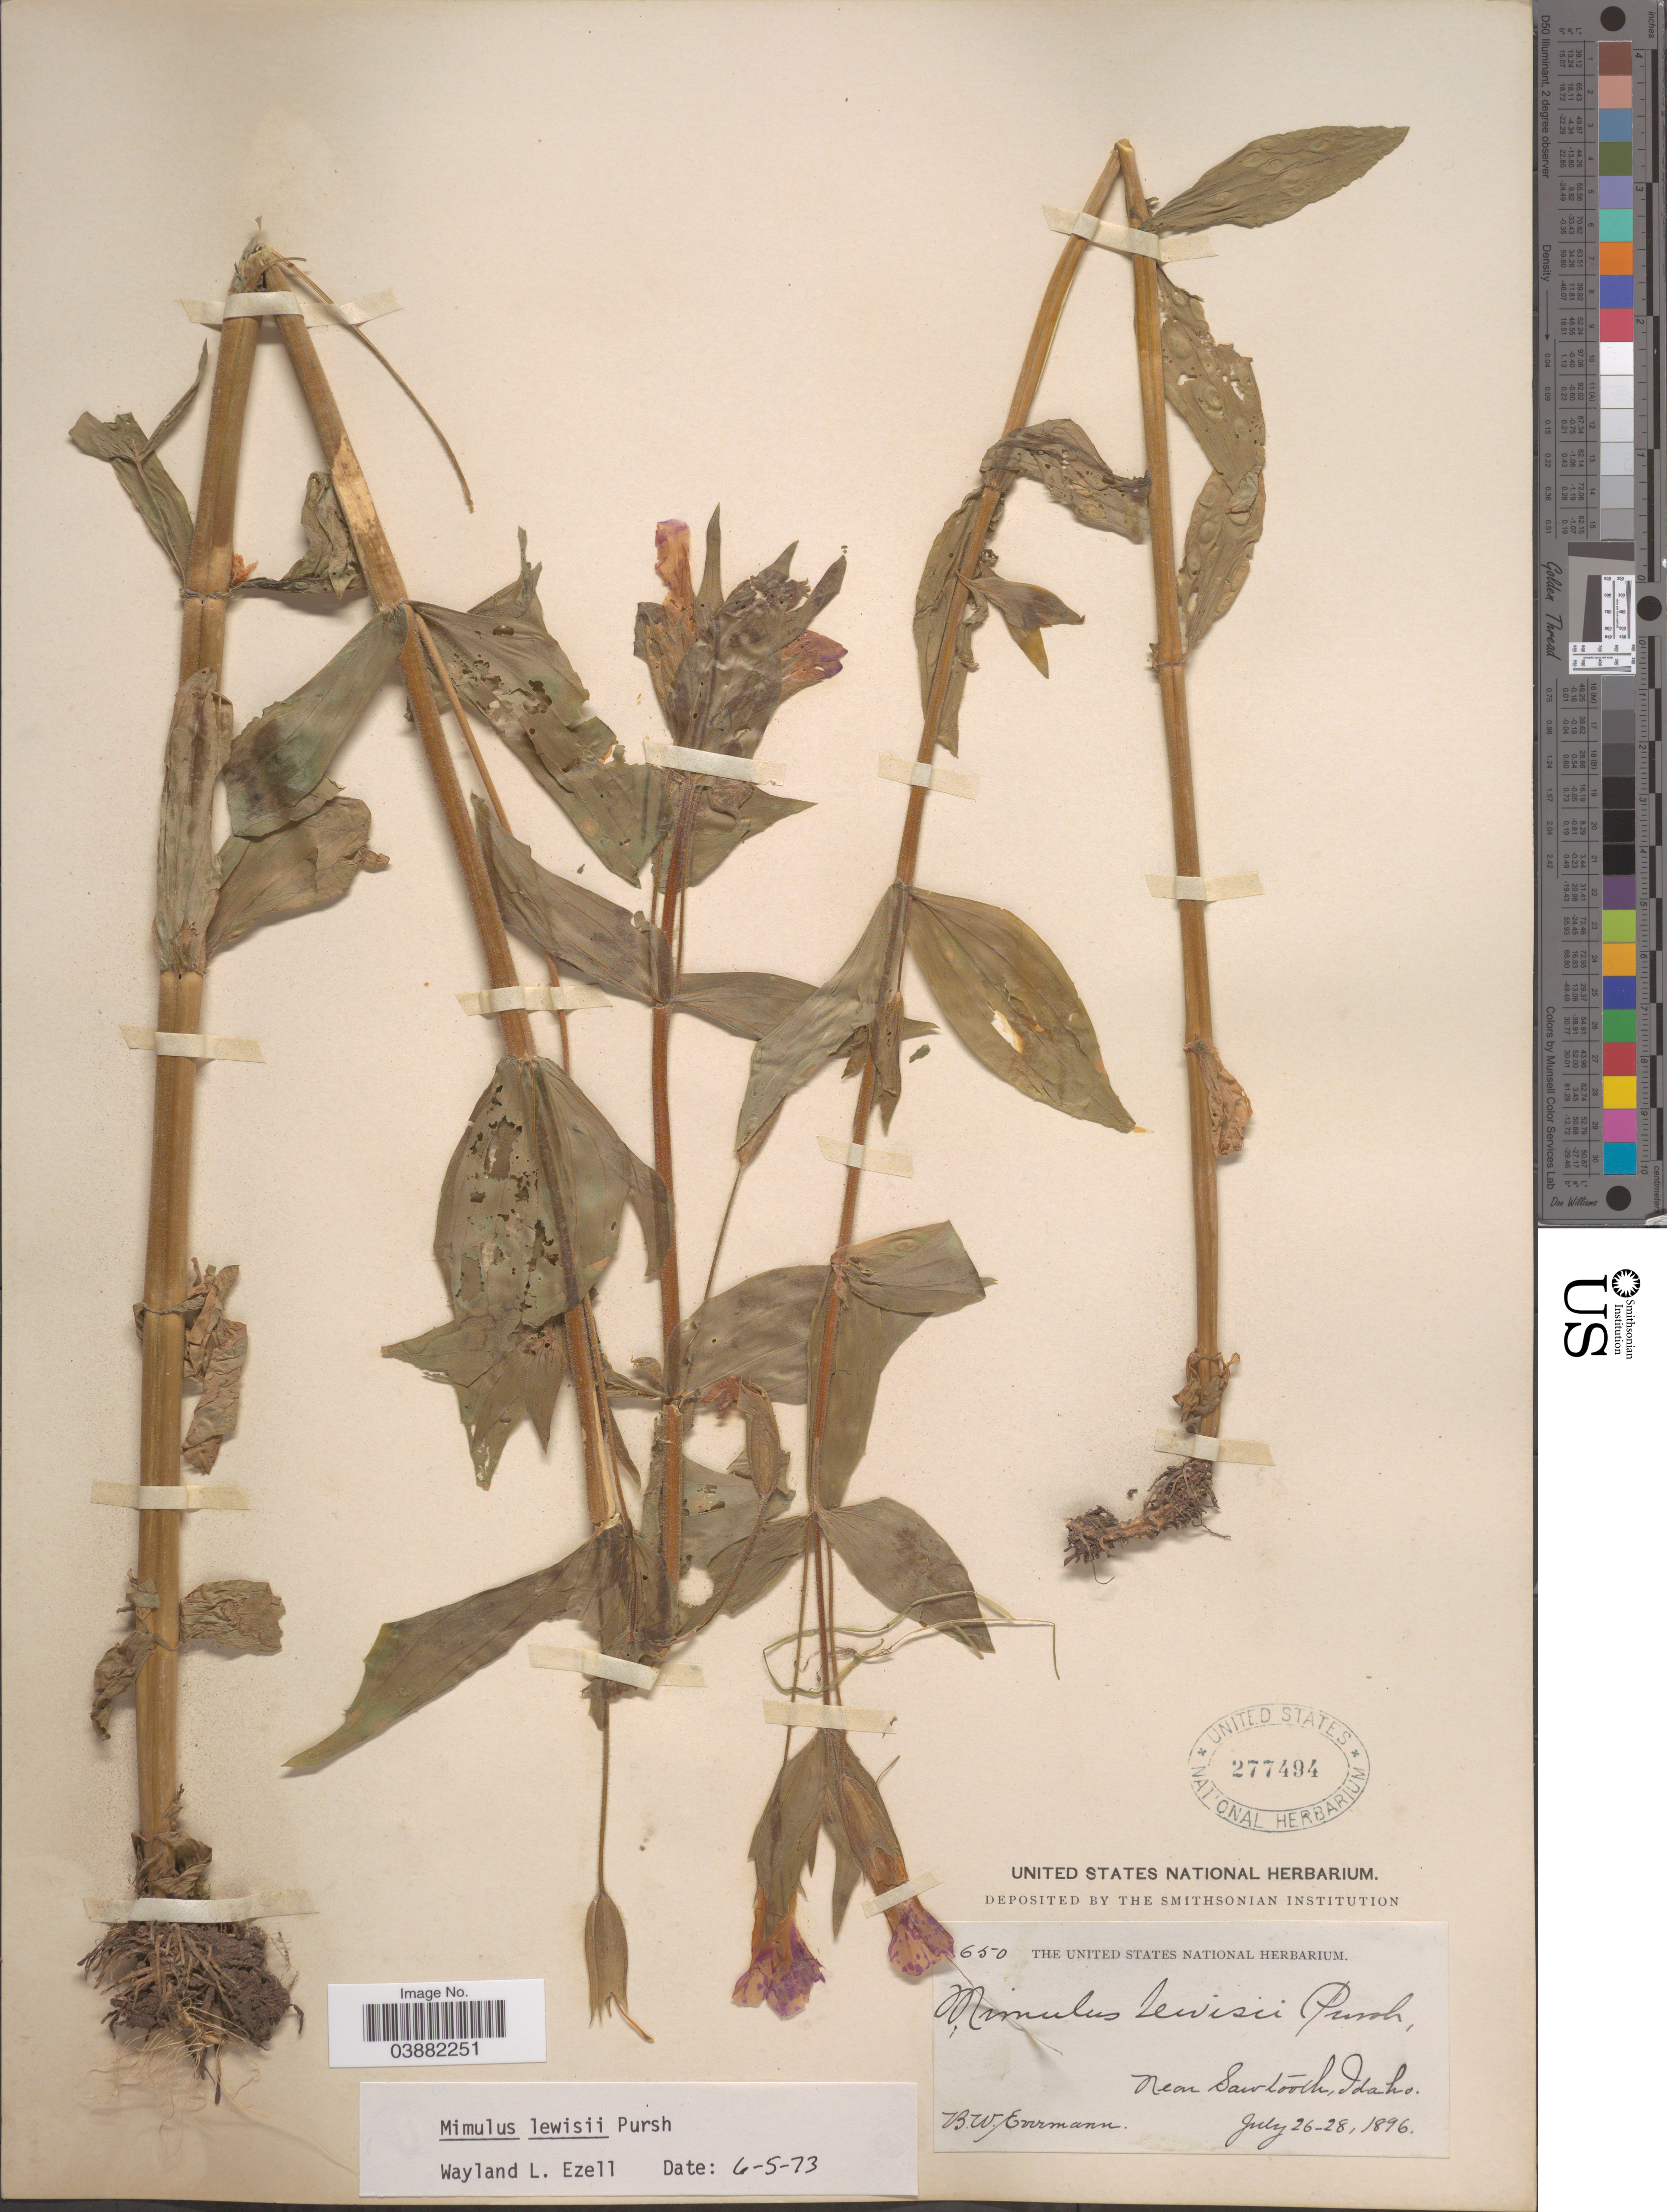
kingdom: Plantae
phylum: Tracheophyta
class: Magnoliopsida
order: Lamiales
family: Phrymaceae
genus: Mimulus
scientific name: Mimulus lewisii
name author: Pursh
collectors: B. W. Evermann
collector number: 650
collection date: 1896-07-26/1896-07-28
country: United States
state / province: Idaho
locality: Near Sawtooth.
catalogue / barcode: US 277494